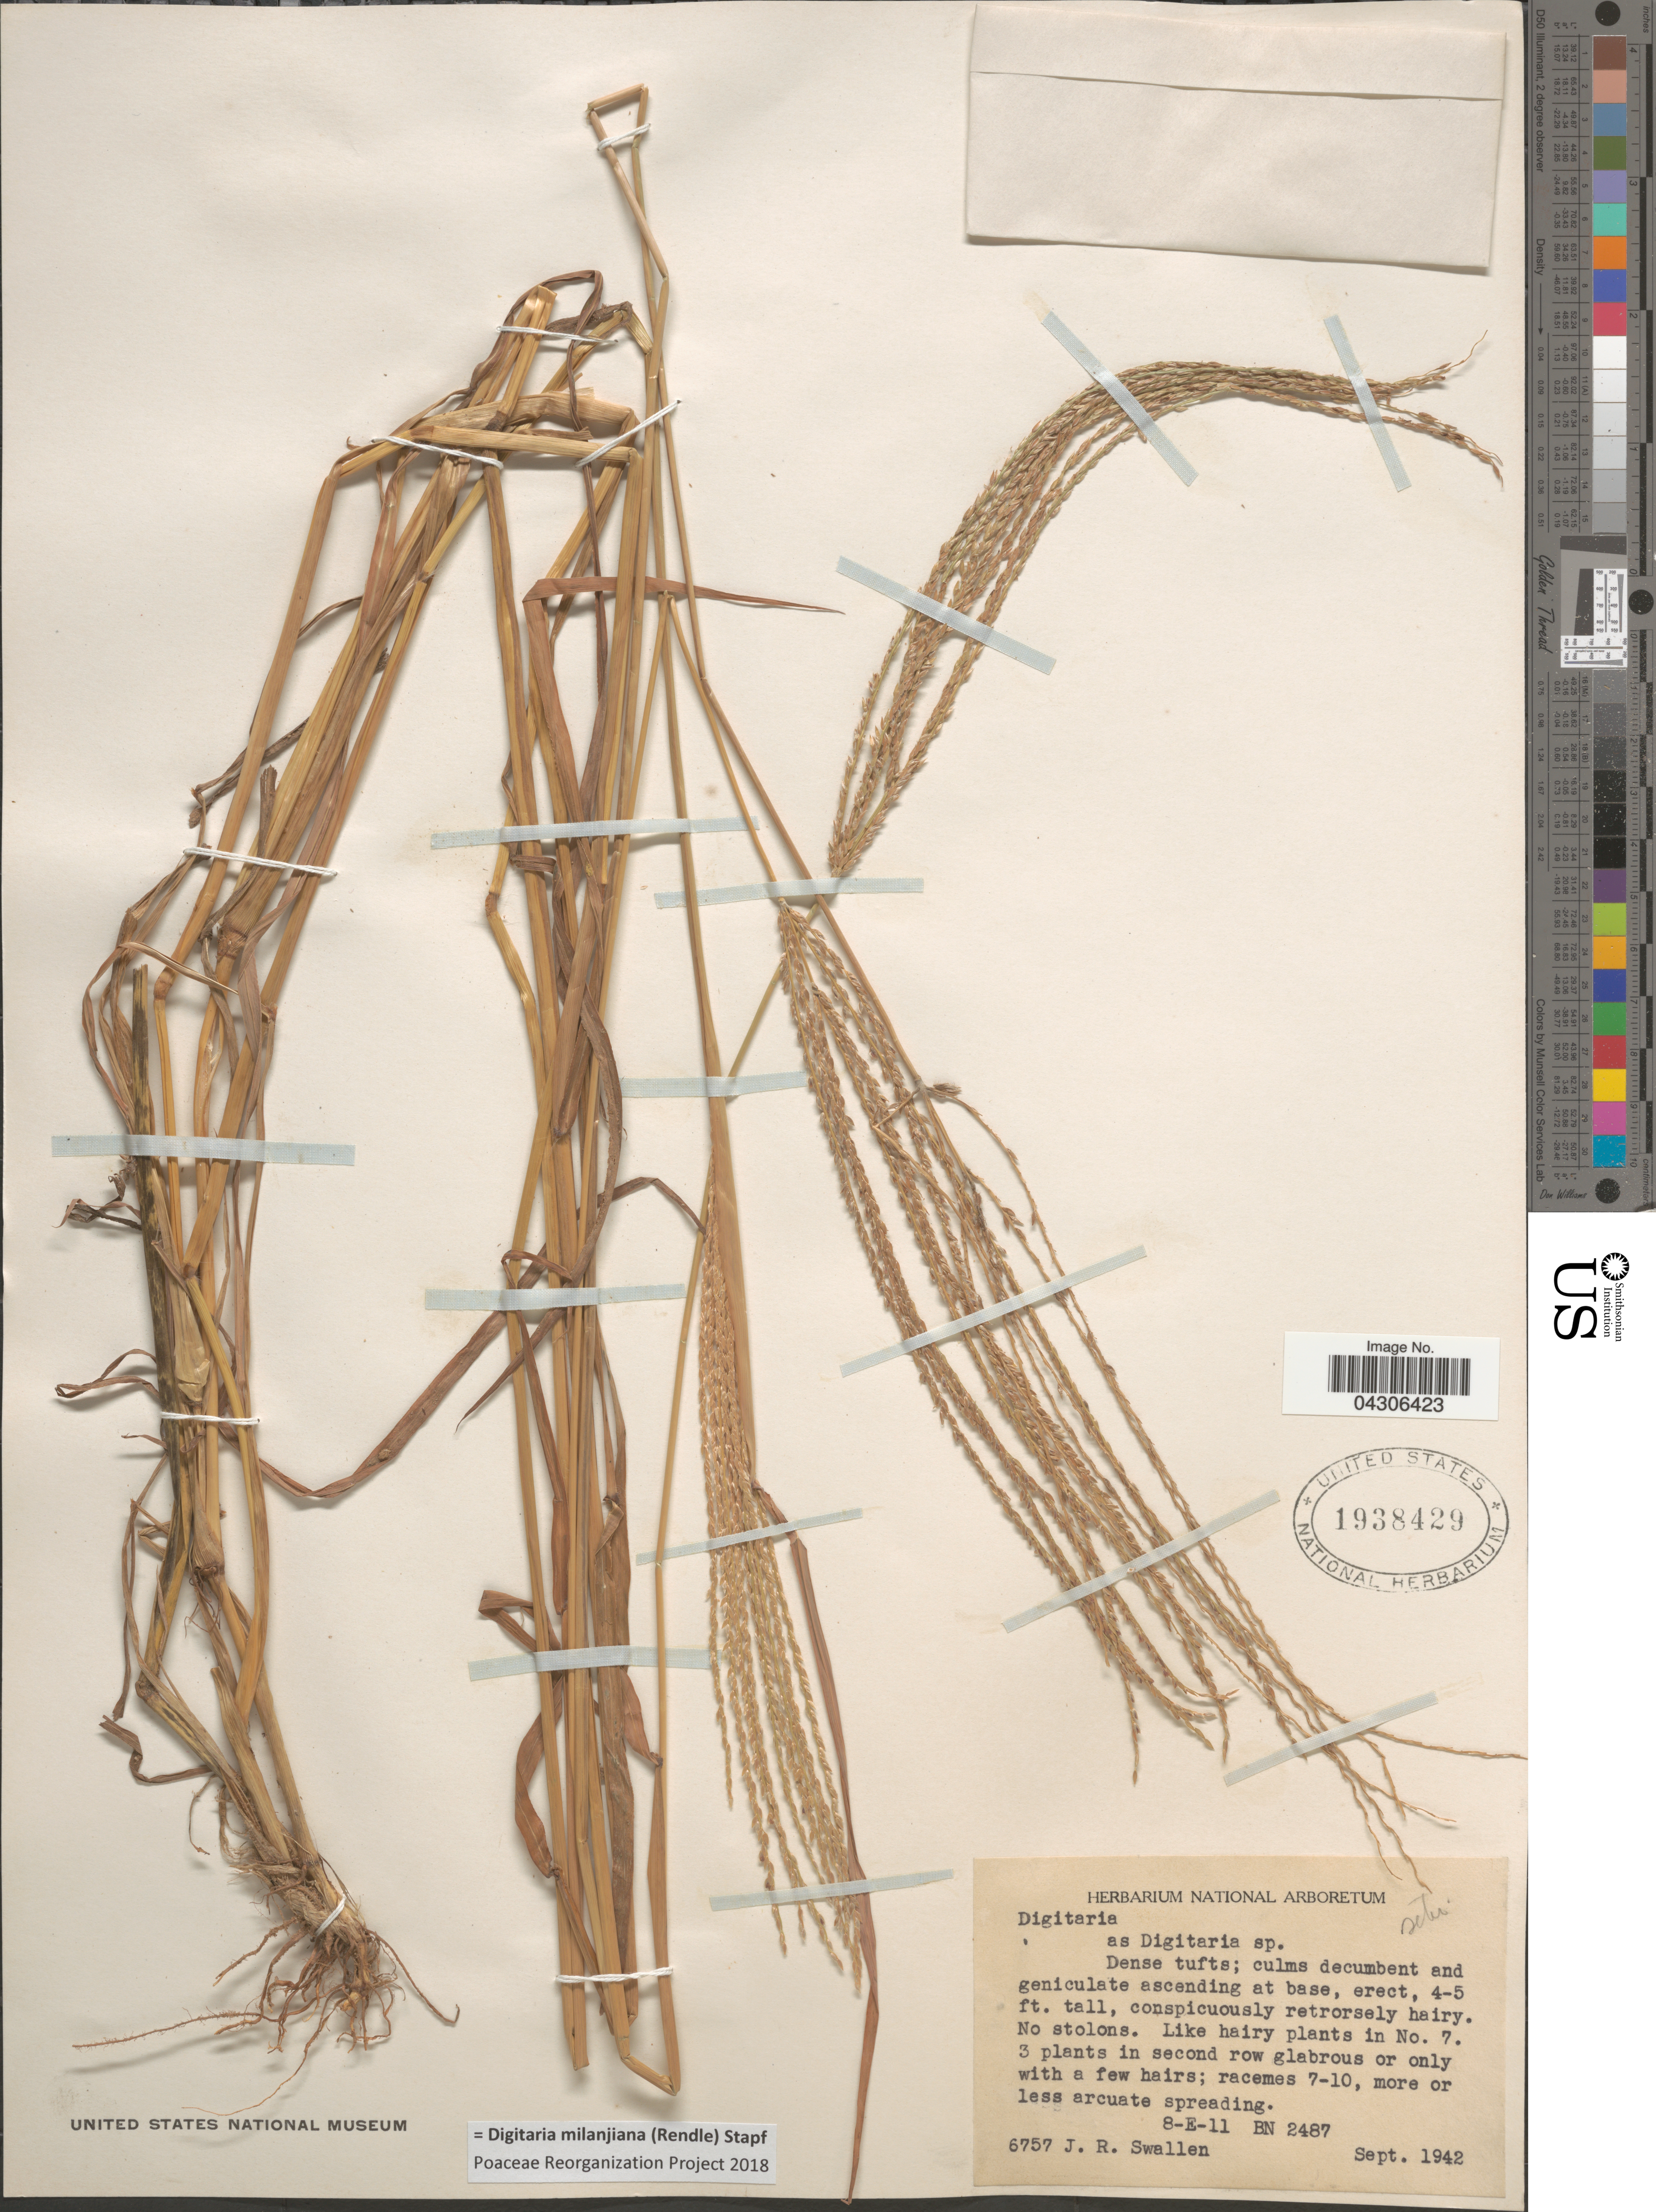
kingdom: Plantae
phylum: Tracheophyta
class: Liliopsida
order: Poales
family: Poaceae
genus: Digitaria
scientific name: Digitaria milanjiana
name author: (Rendle) Stapf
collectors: J. R. Swallen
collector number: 6757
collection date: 1942-09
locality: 8-E-11 BN 2487.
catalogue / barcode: US 1938429